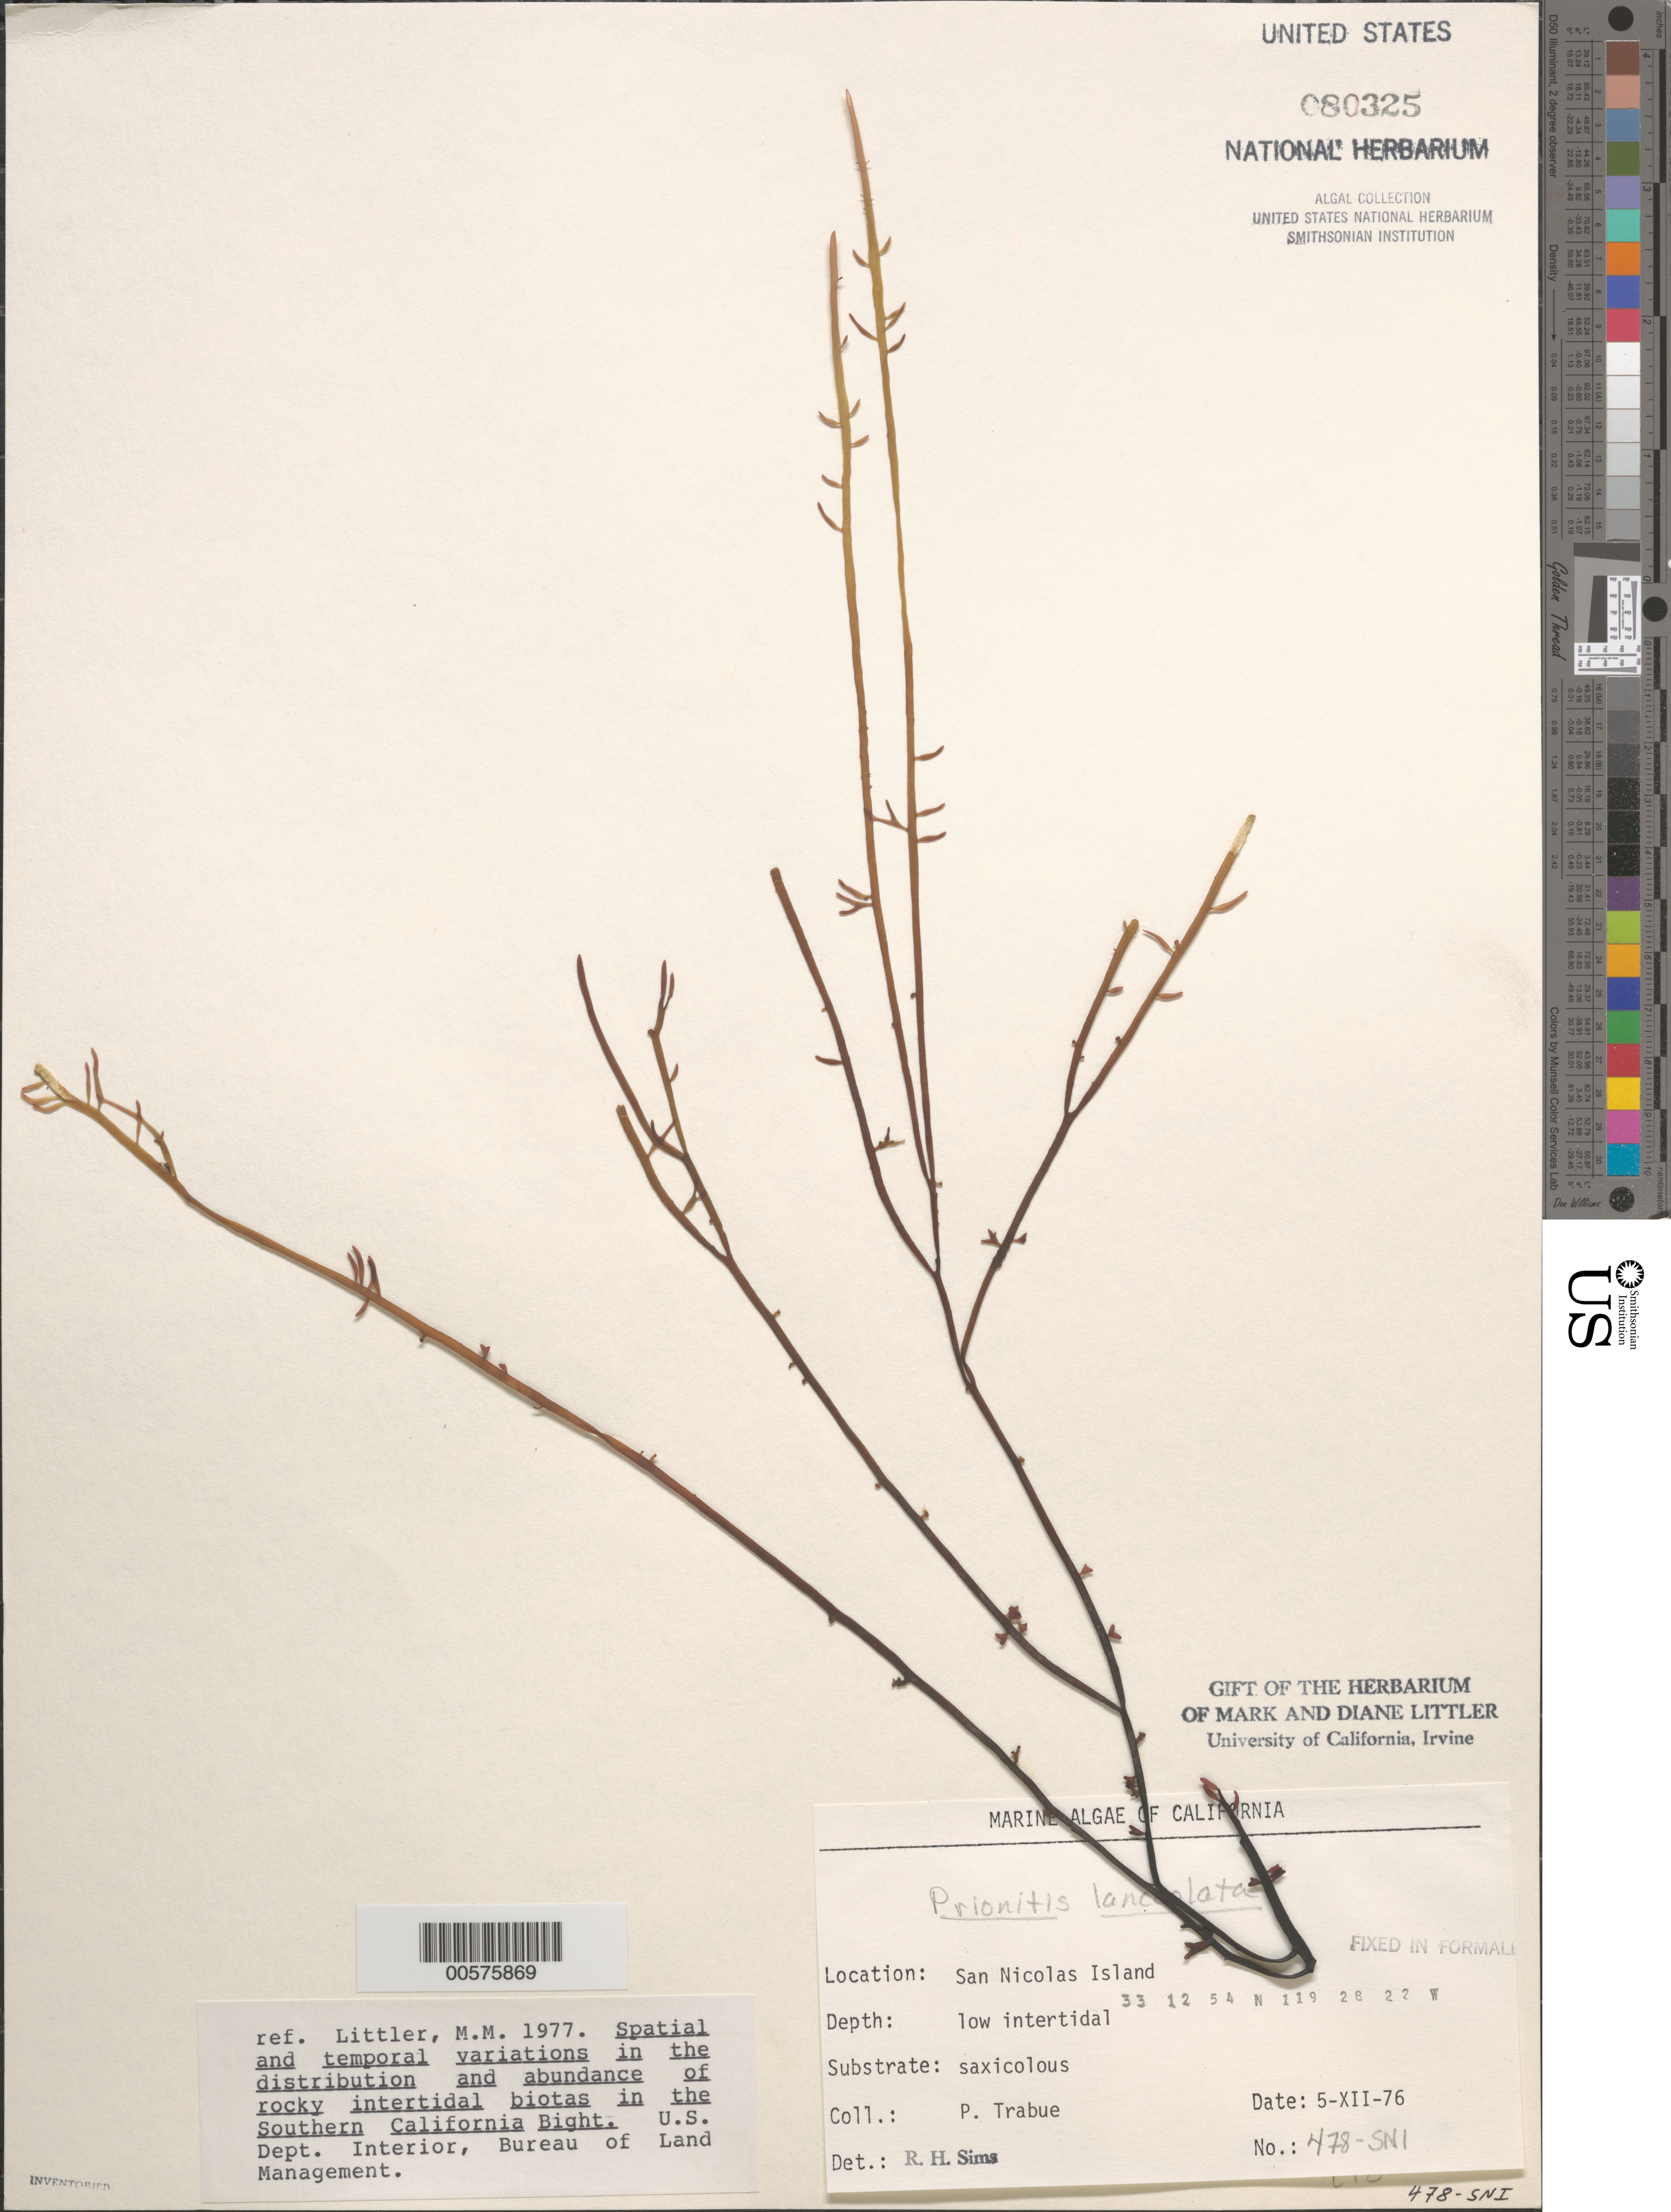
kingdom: Plantae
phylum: Rhodophyta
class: Florideophyceae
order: Cryptonemiales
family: Cryptonemiaceae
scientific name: Prionitis lanceolata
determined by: Sims, Robert H.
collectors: P. J. Trabue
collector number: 478-sni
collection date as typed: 05 Dec 1976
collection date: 1976-12-05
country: United States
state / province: California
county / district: Ventura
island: San Nicolas Island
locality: Dutch Harbor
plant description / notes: BLM-SOCALBIGHT Rocky Intertidal Survey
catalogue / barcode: US 80325